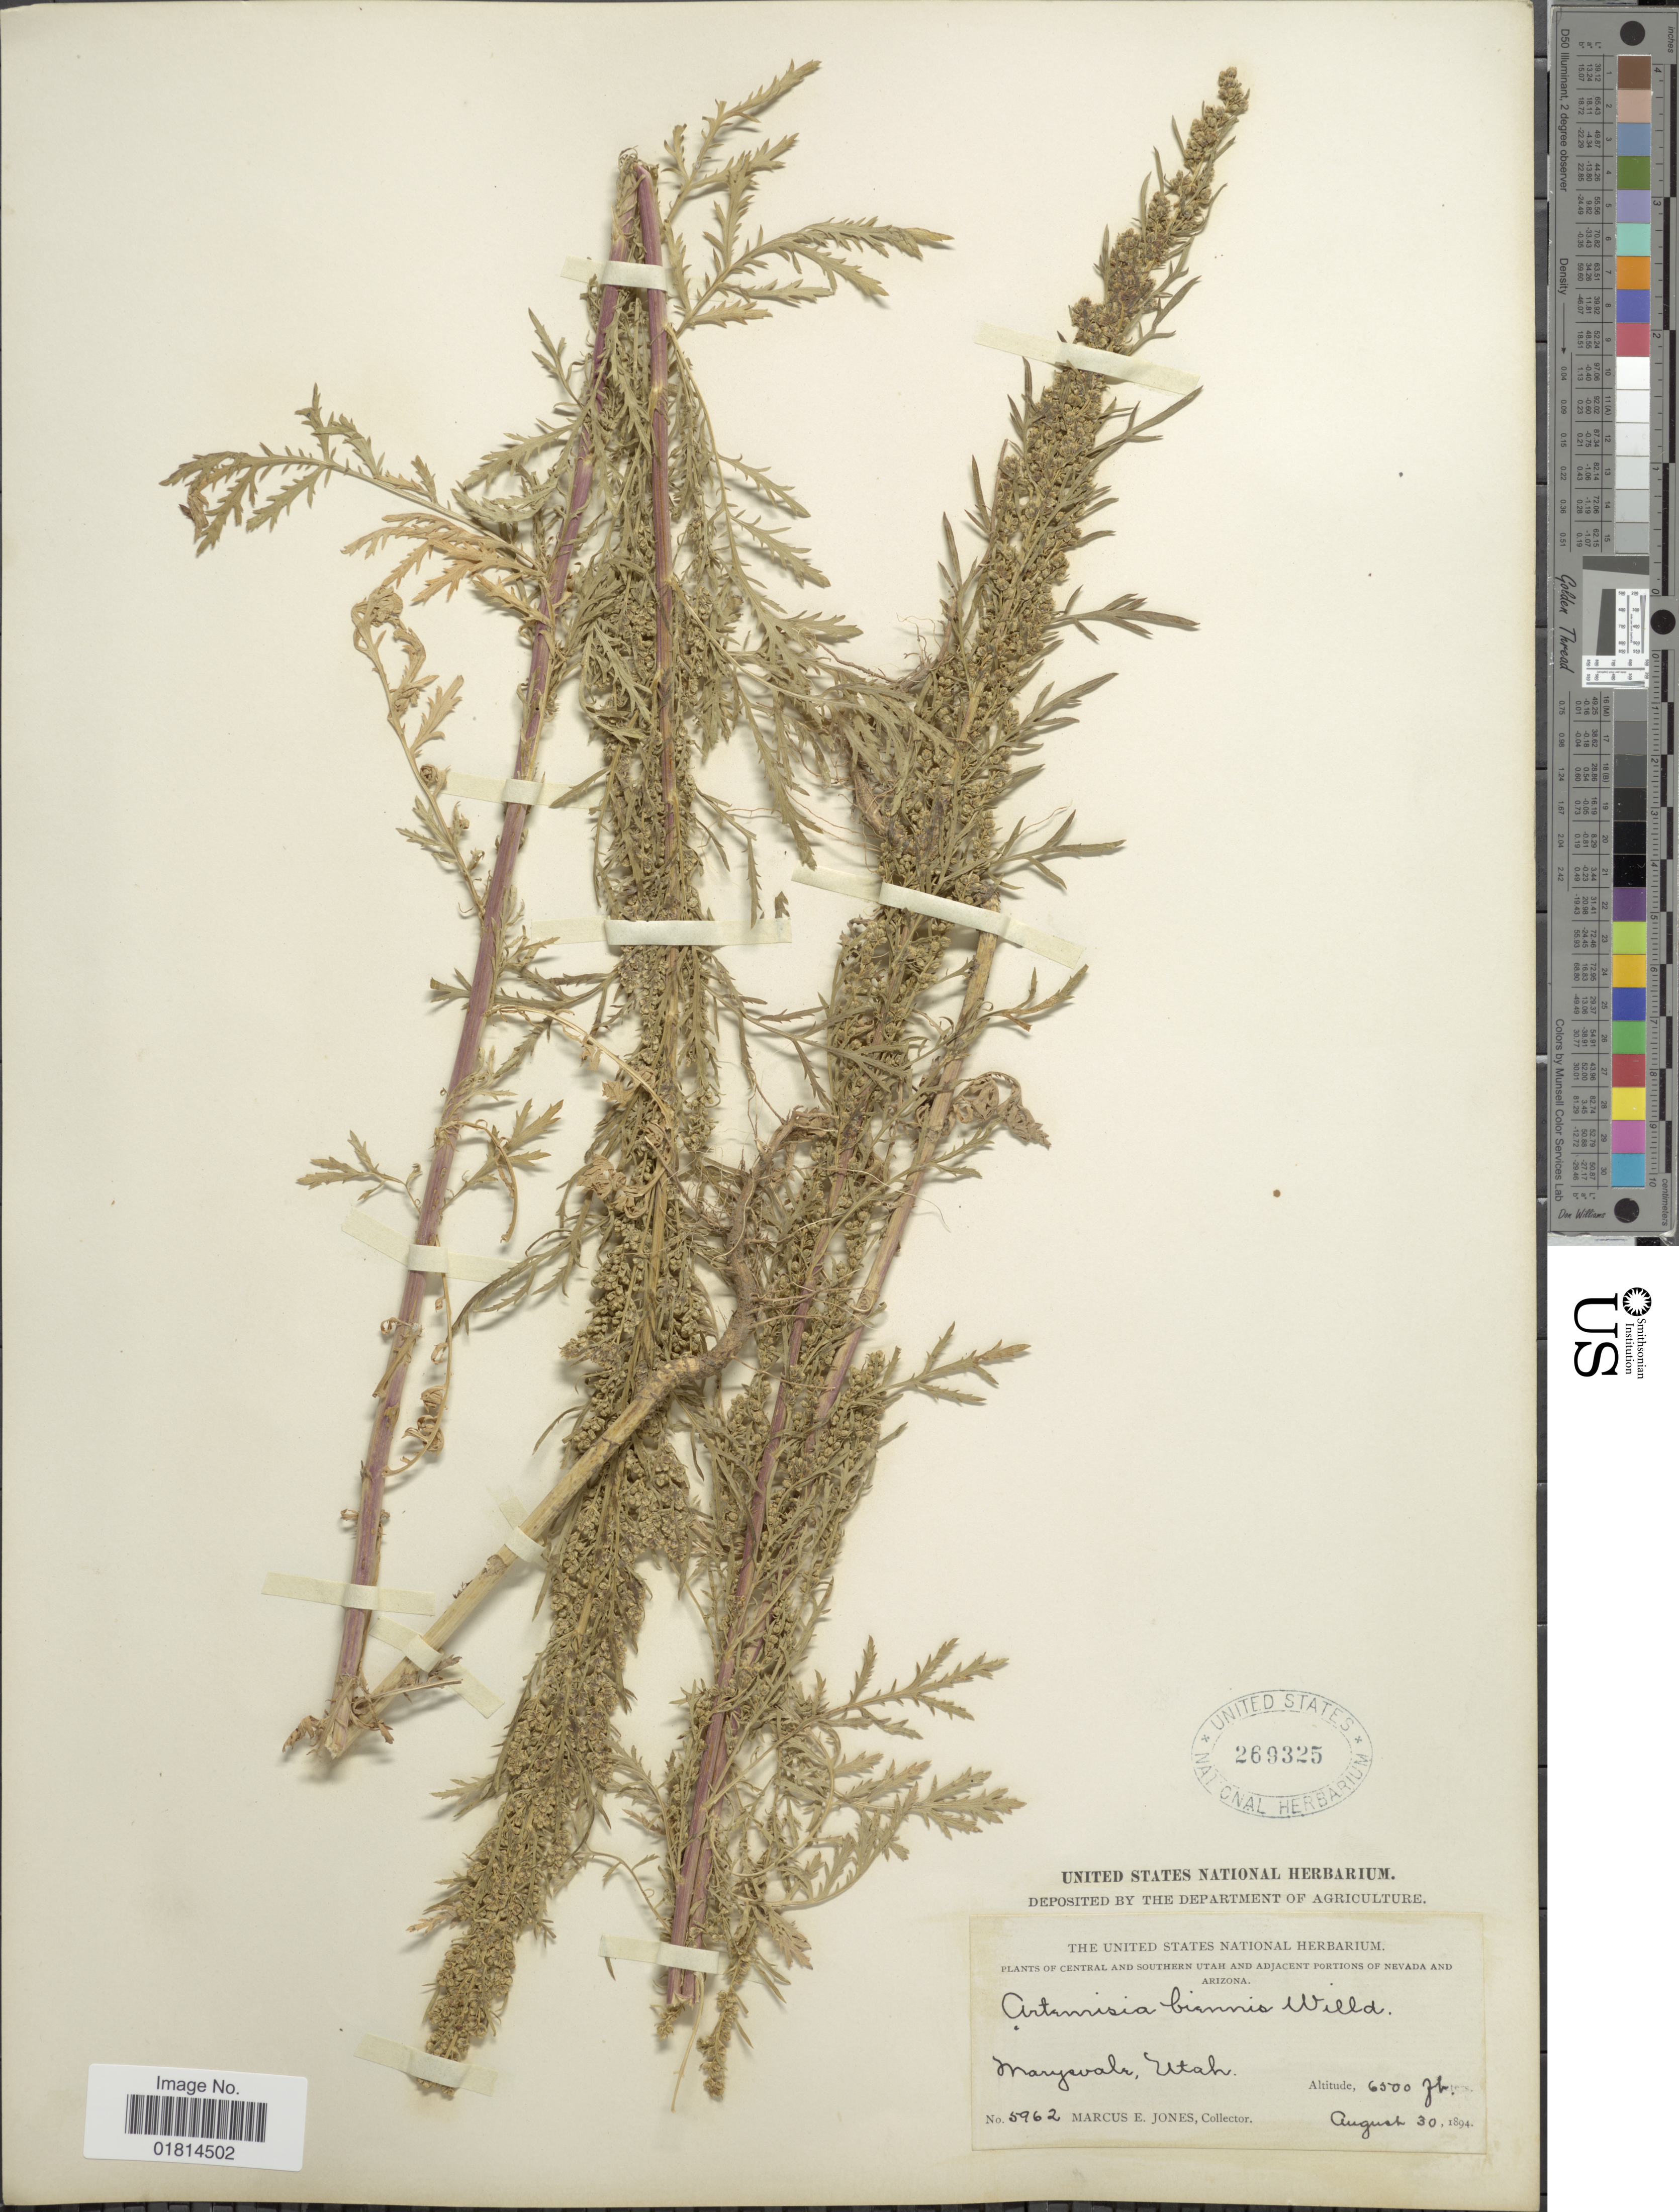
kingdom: Plantae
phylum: Tracheophyta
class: Magnoliopsida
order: Asterales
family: Asteraceae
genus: Artemisia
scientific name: Artemisia biennis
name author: Willd.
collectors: M. E. Jones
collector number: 5962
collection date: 1894-08-30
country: United States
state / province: Utah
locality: Marysvale, Utah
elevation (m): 1981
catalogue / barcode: US 269325